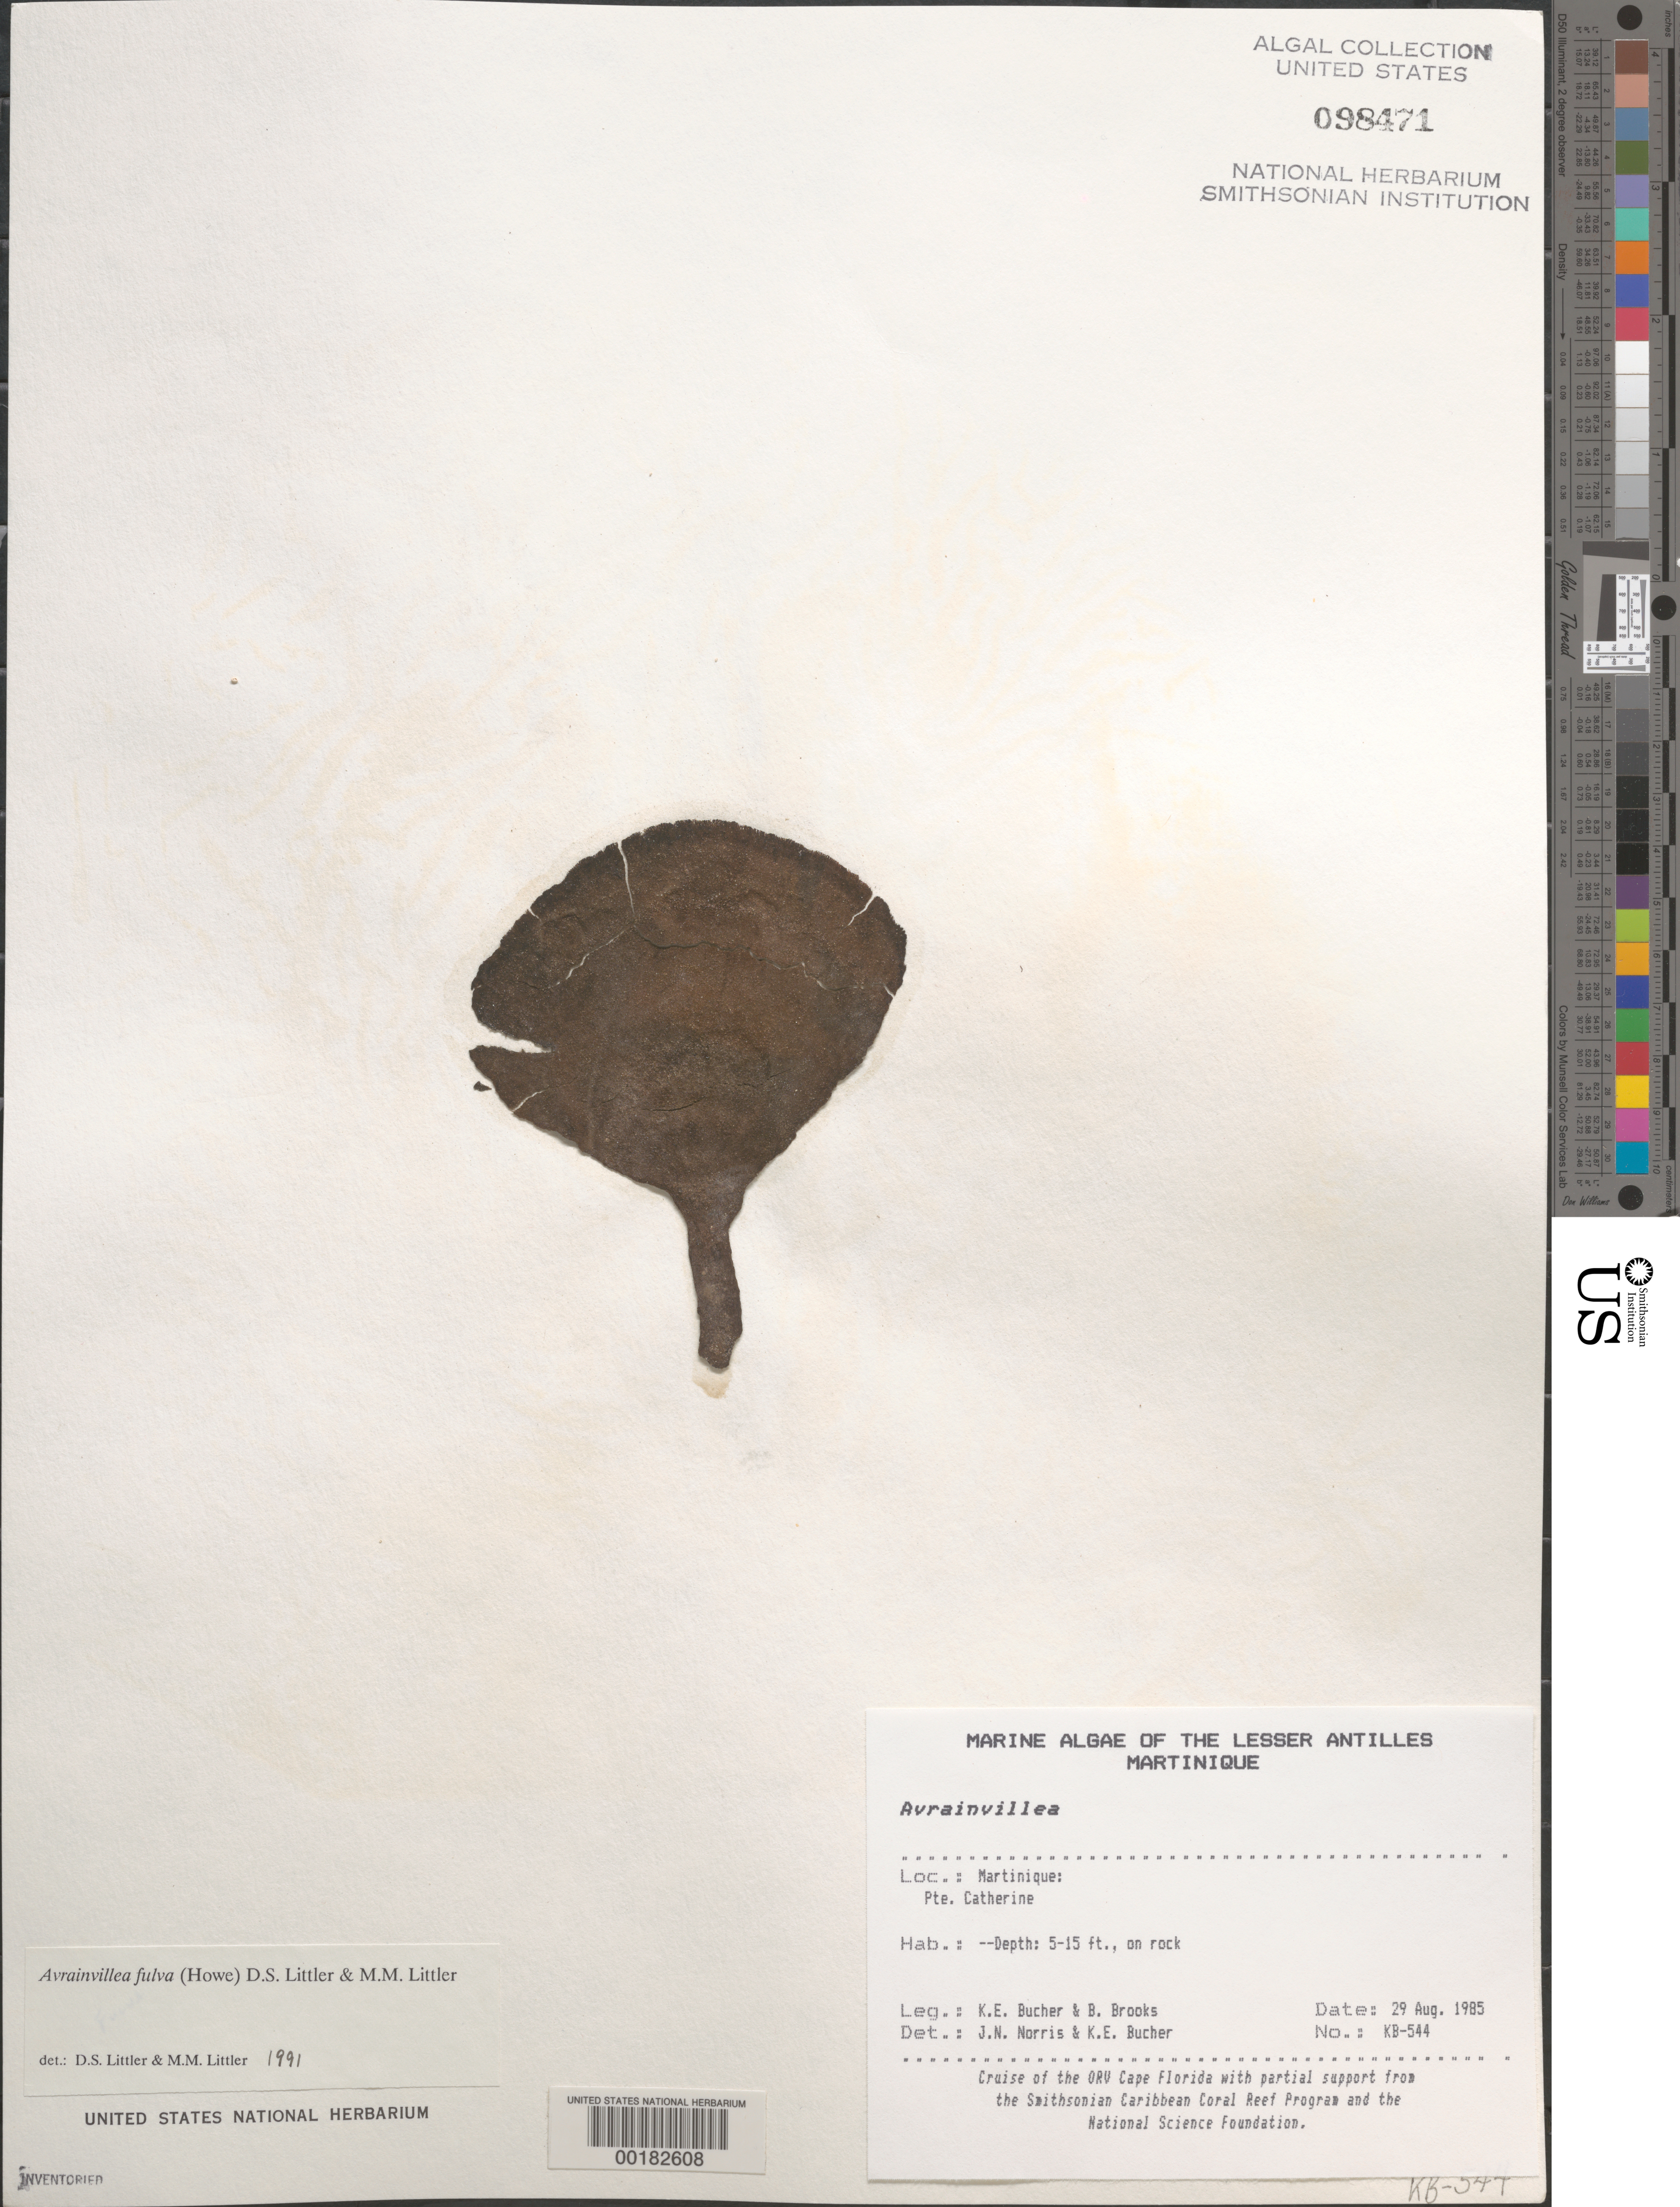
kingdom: Plantae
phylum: Chlorophyta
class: Ulvophyceae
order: Bryopsidales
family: Dichotomosiphonaceae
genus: Avrainvillea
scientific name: Avrainvillea fulva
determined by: Littler, D. S.; Littler, M. M.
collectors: K. E. Bucher & B. Brooks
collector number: Kb-544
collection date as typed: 29 Aug 1985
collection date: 1985-08-29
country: Martinique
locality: Pointe Catherine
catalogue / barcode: US 98471